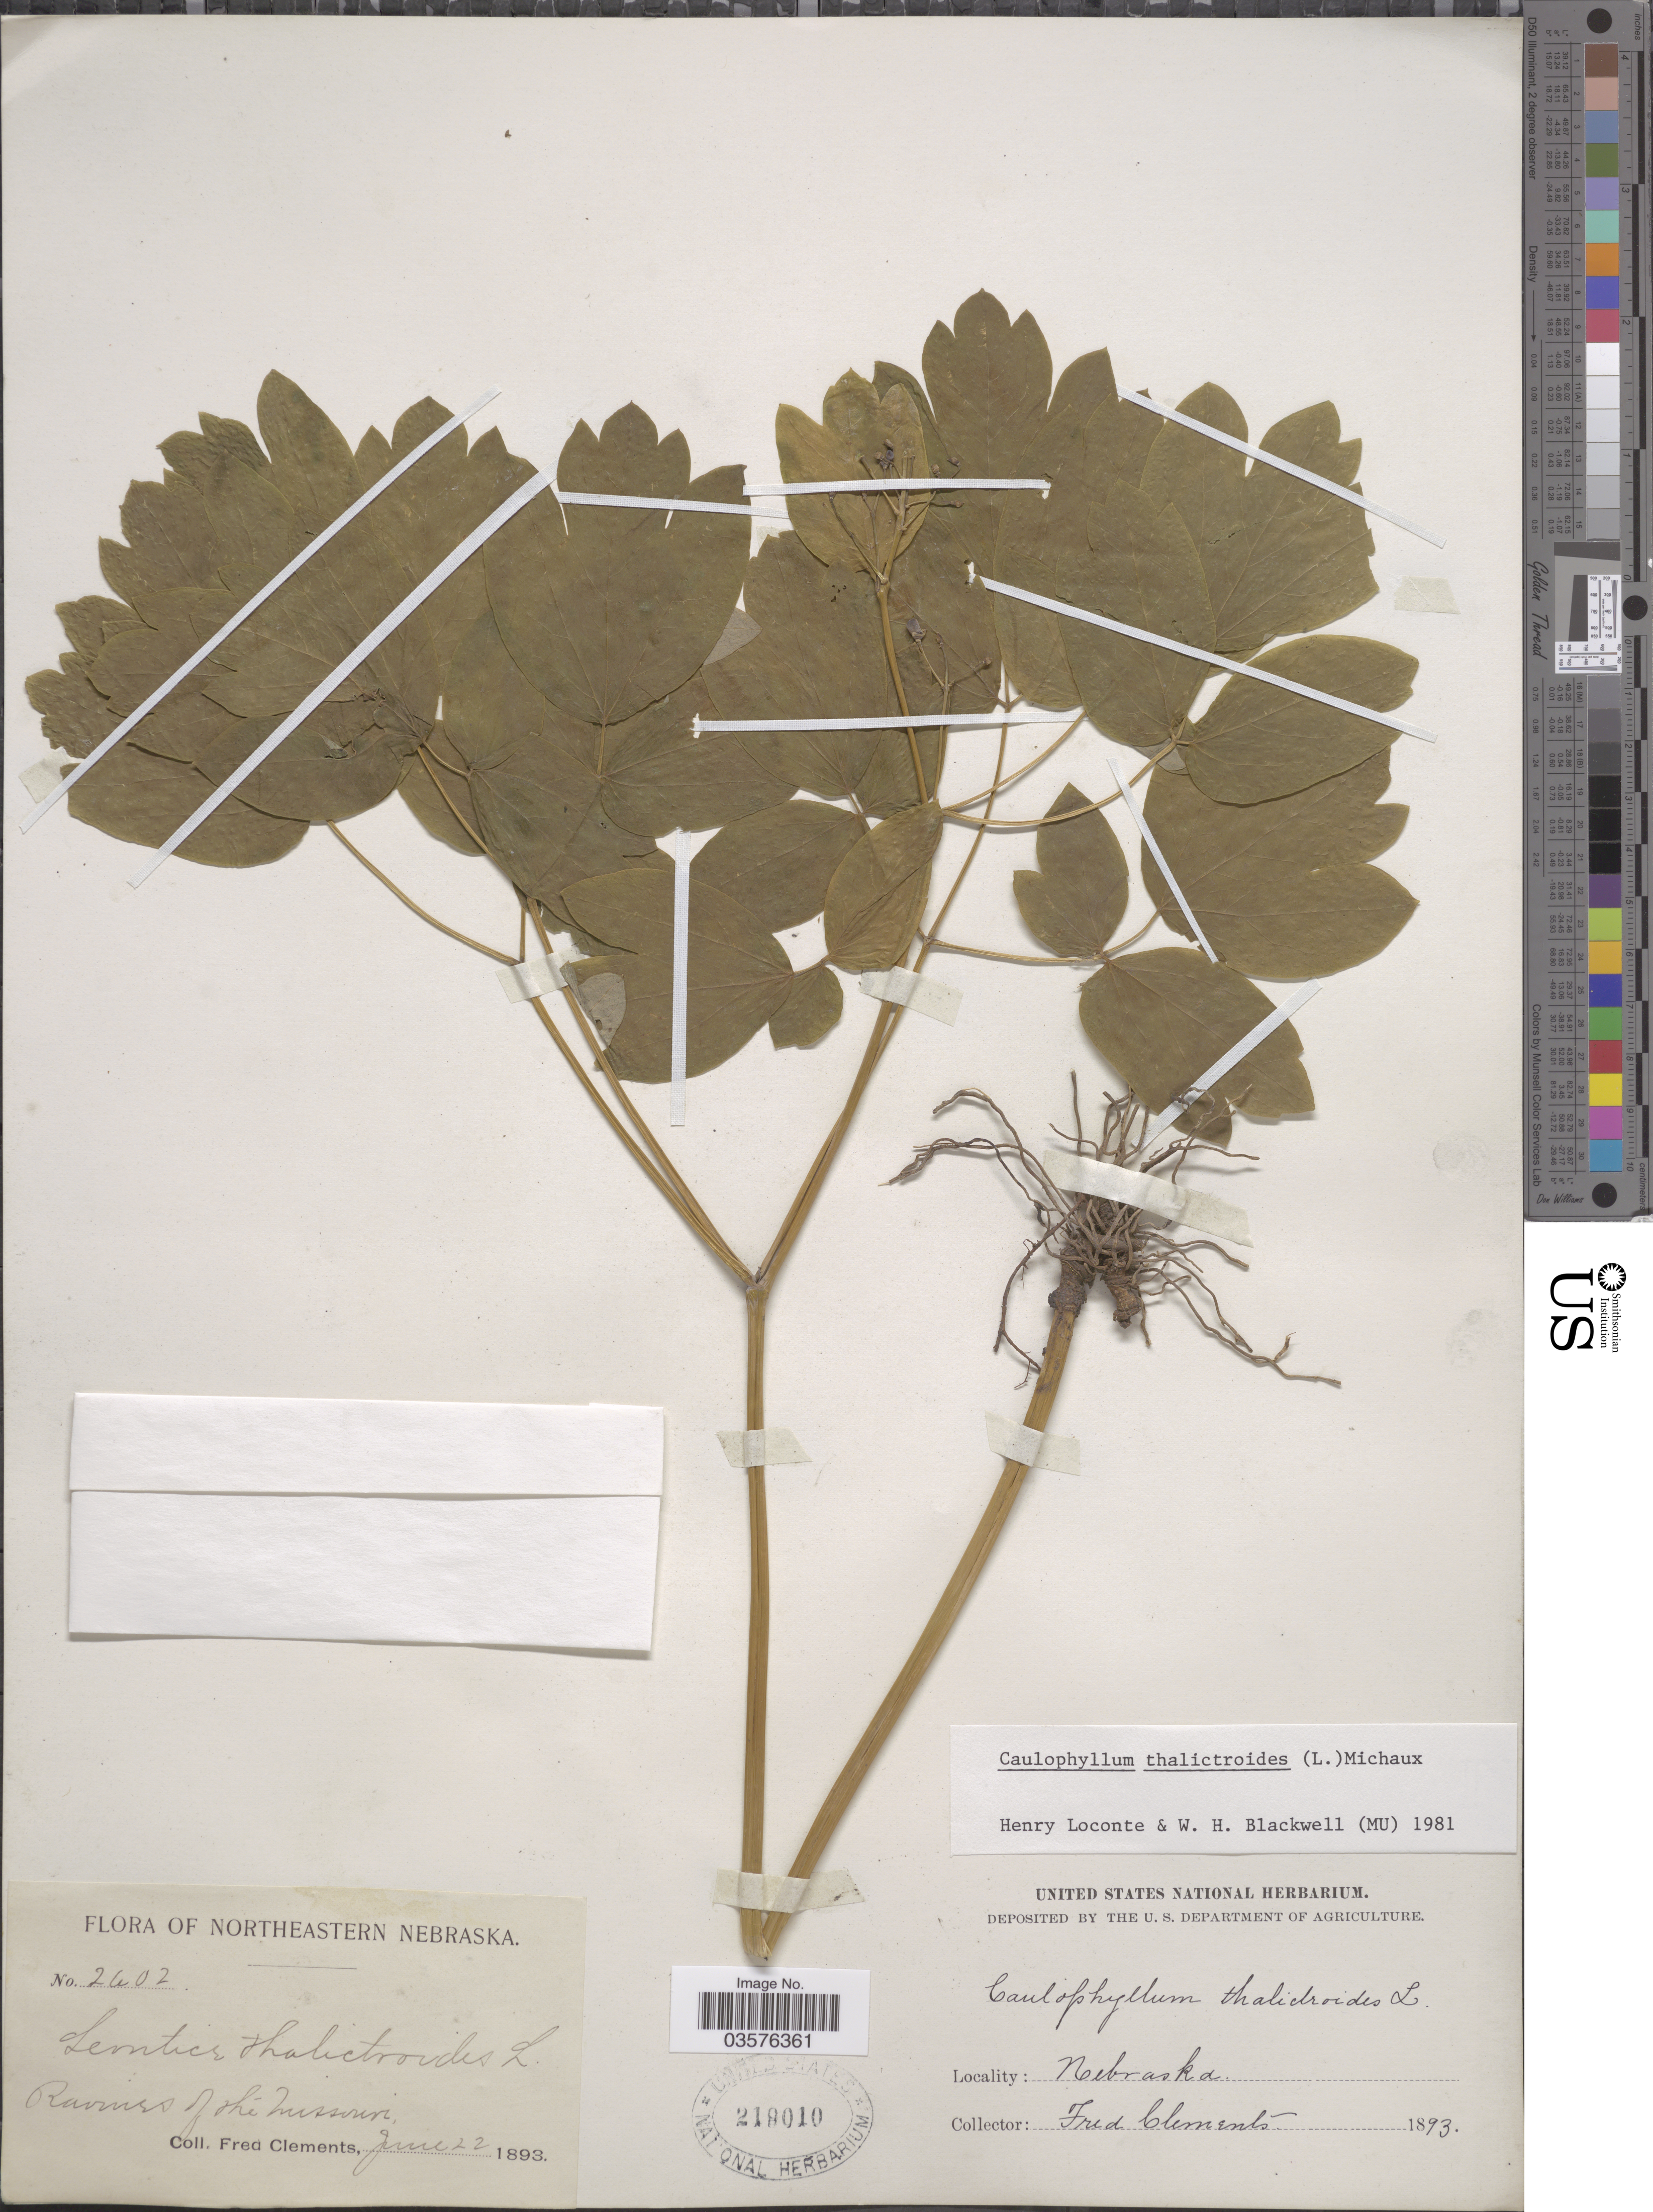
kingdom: Plantae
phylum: Tracheophyta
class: Magnoliopsida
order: Ranunculales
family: Berberidaceae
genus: Caulophyllum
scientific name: Caulophyllum thalictroides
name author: (L.) Michx.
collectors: F. Clements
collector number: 2602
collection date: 1893-06-22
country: United States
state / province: Nebraska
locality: Northeastern Nebraska. Ravines of the Missouri.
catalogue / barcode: US 219010